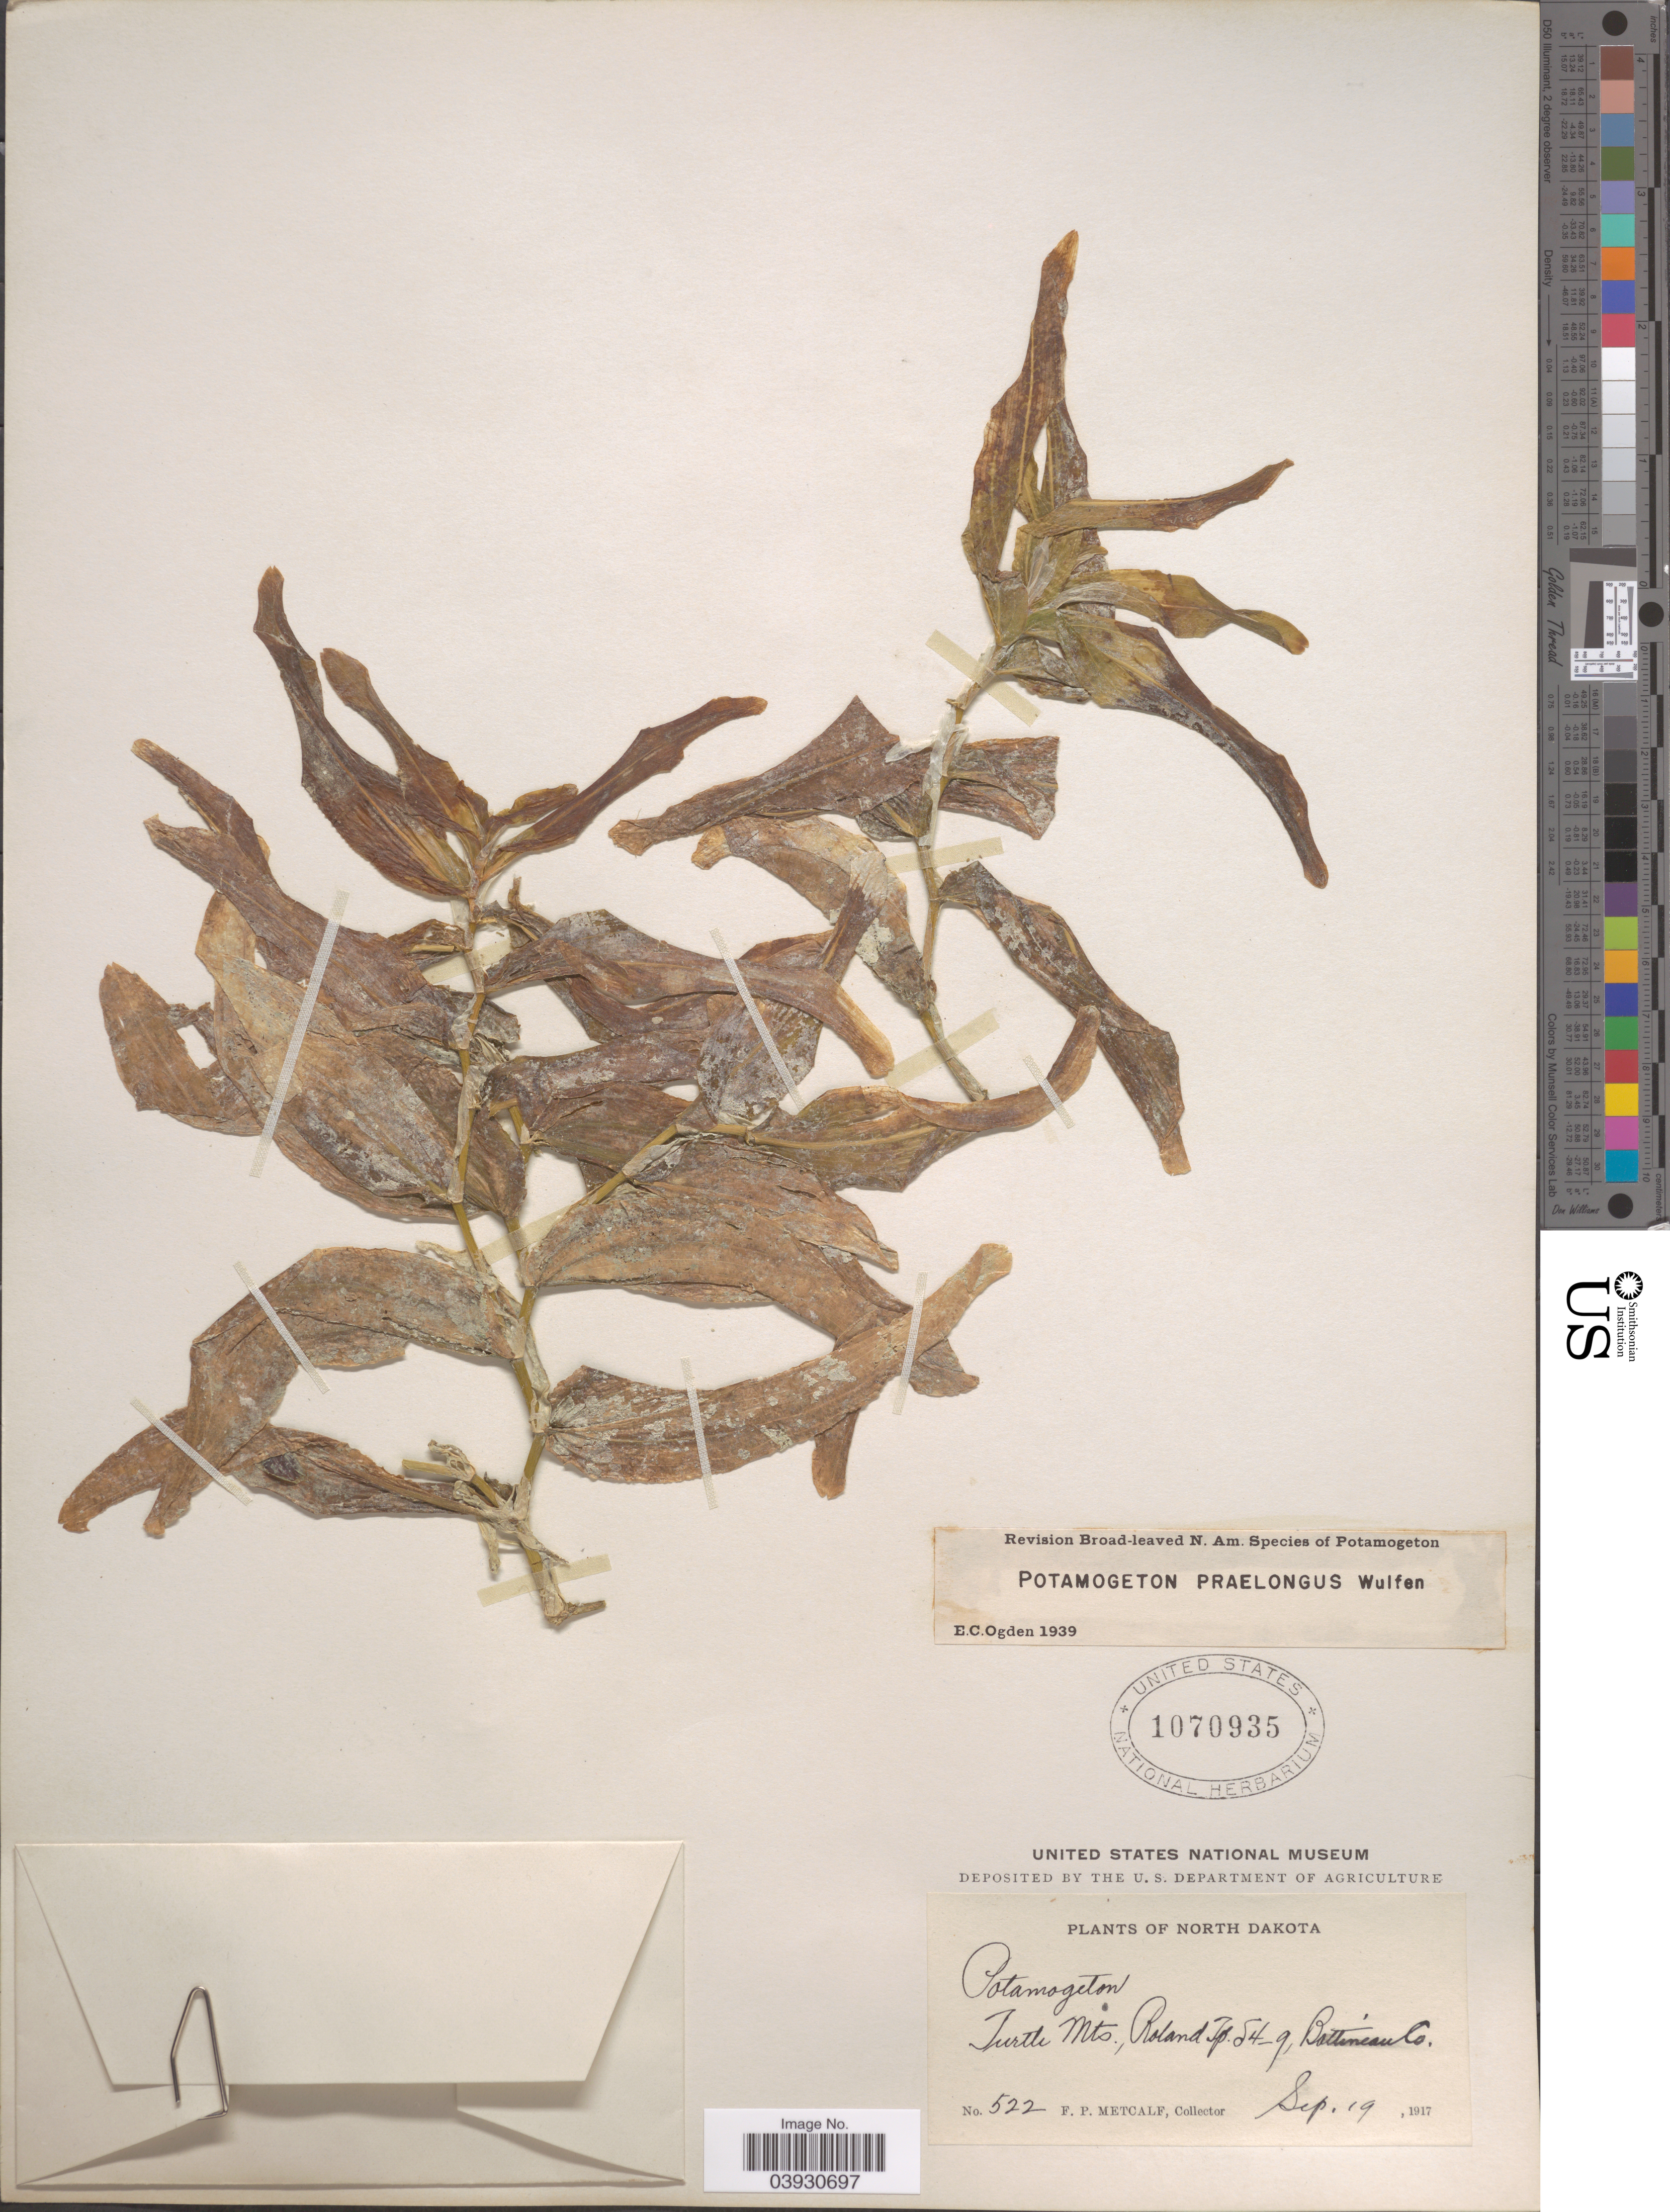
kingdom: Plantae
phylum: Tracheophyta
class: Liliopsida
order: Alismatales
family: Potamogetonaceae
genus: Potamogeton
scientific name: Potamogeton praelongus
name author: Wulfen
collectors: F. Metcalf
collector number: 522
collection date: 1917-09-19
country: United States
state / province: North Dakota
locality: Turtle Mts., Roland Ip. S4-9, Bottineau Co.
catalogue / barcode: US 1070935